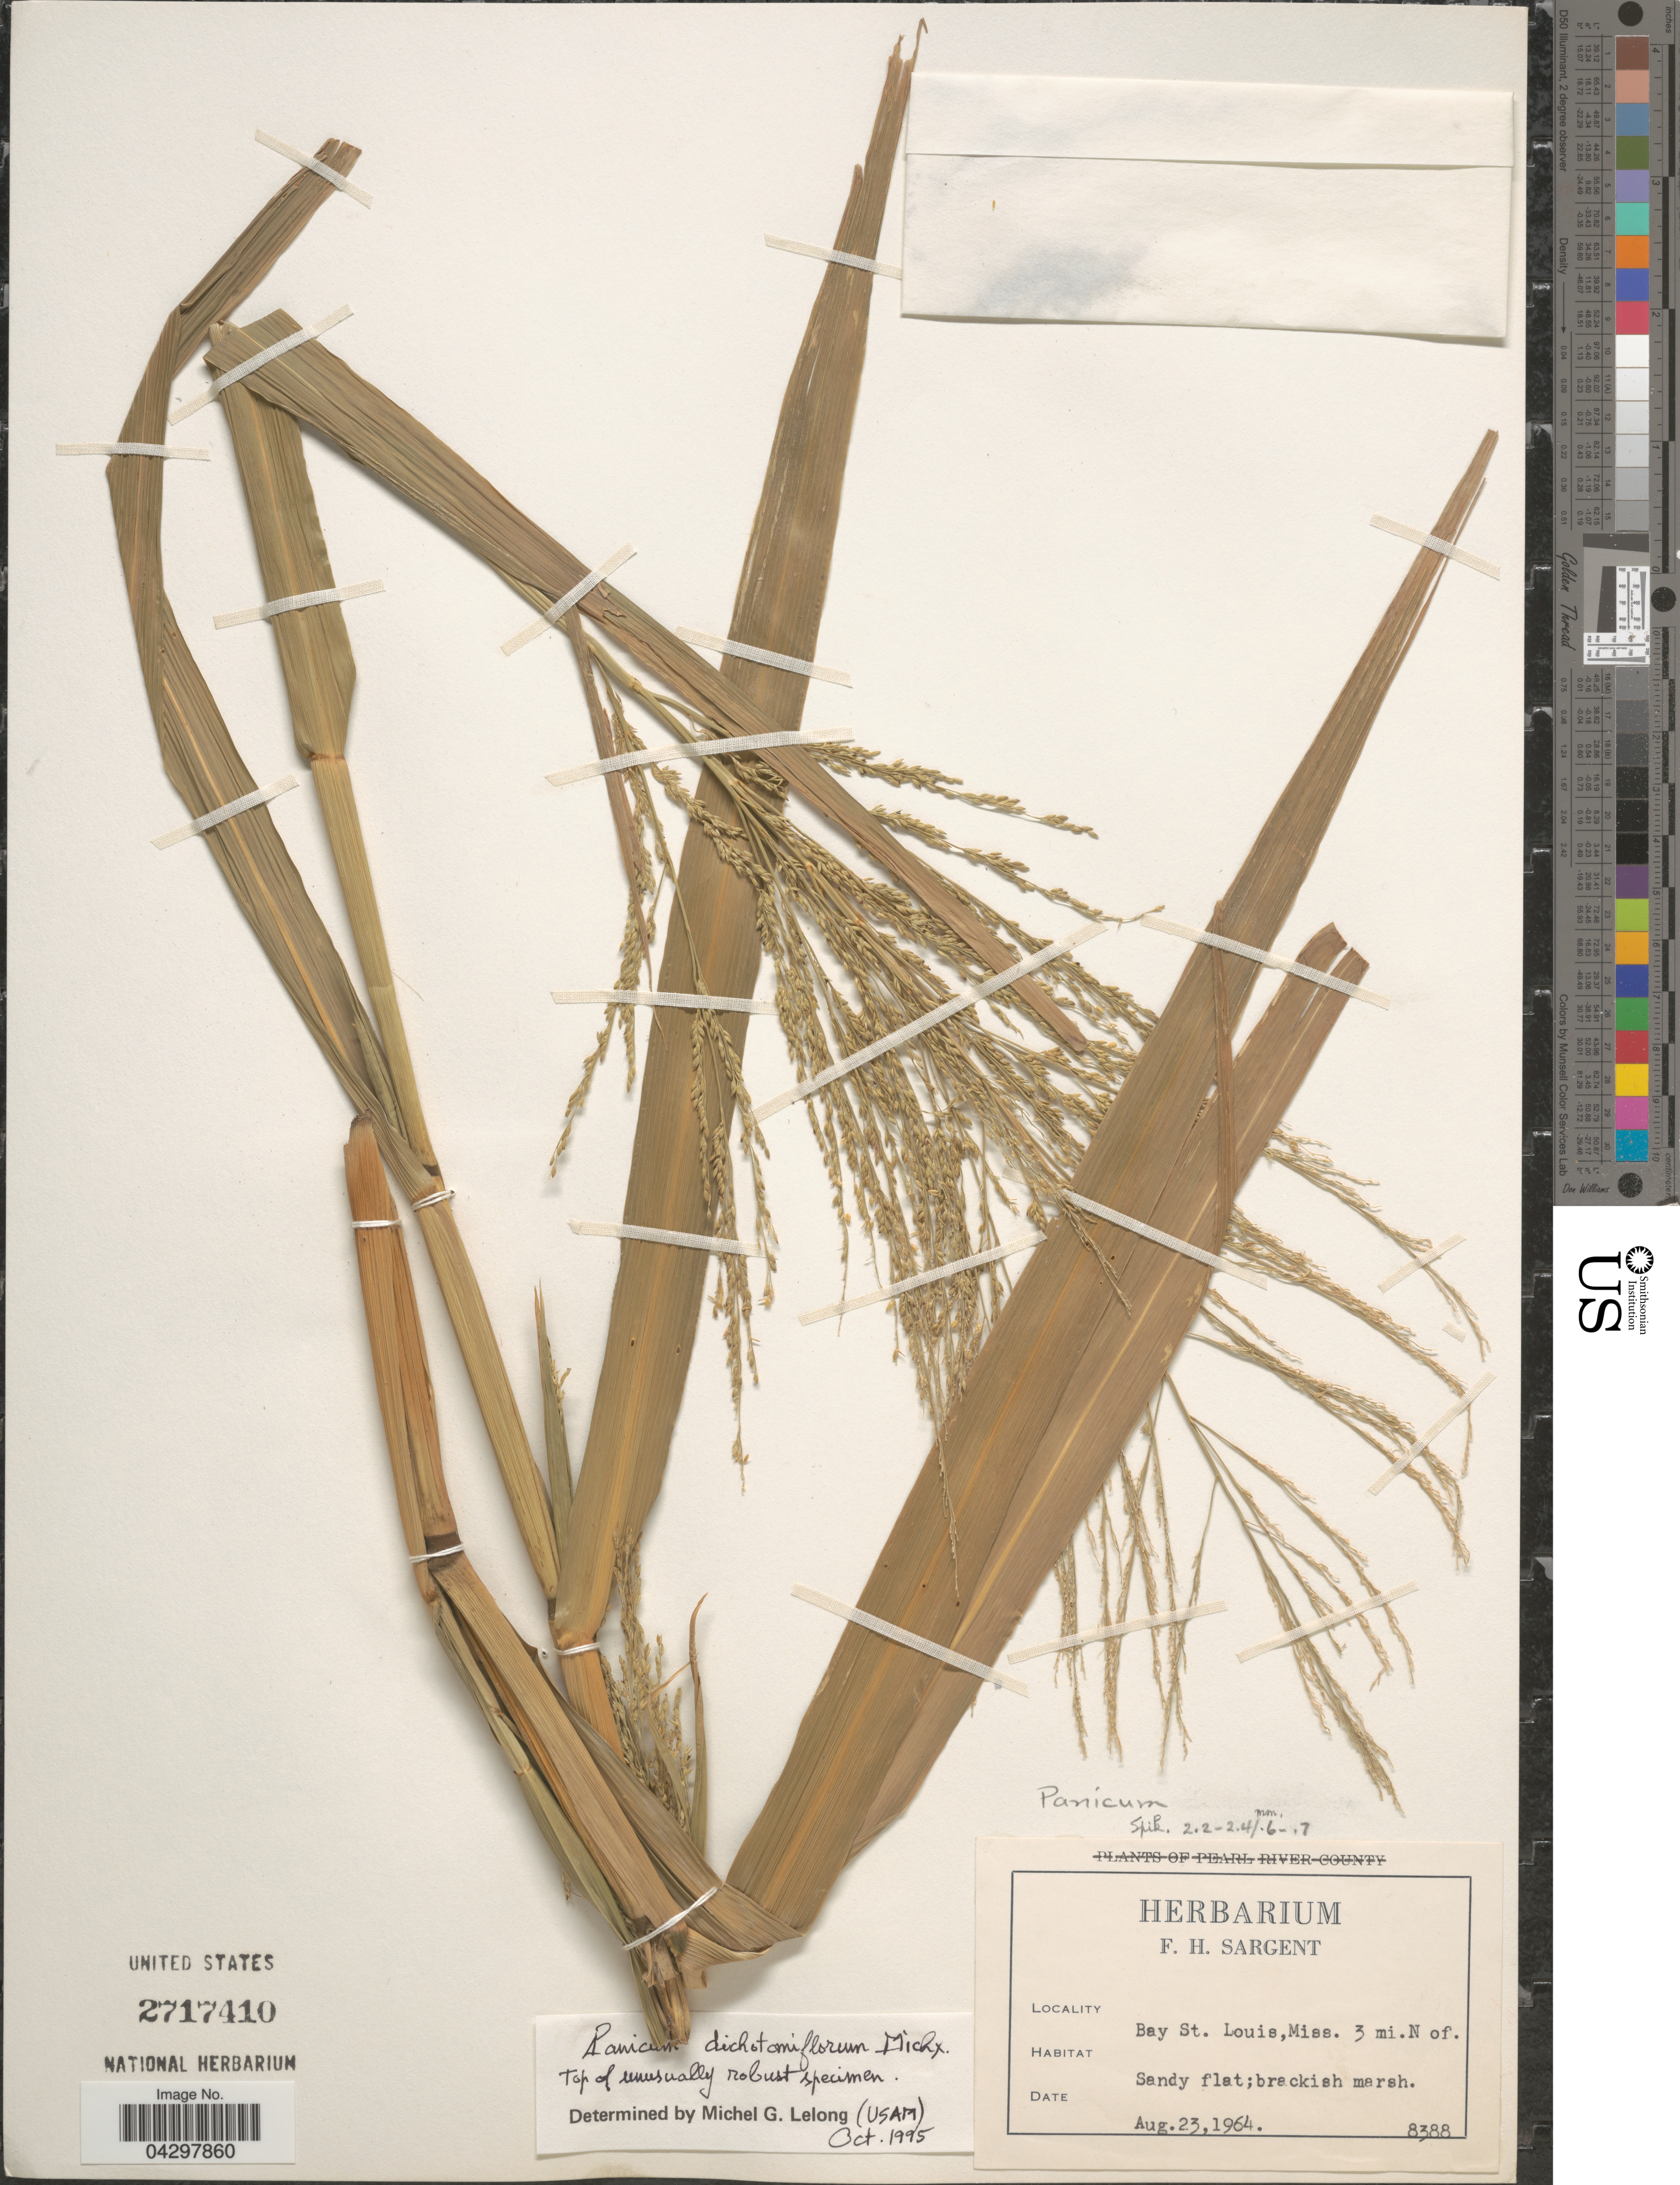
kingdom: Plantae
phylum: Tracheophyta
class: Liliopsida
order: Poales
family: Poaceae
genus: Panicum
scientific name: Panicum dichotomiflorum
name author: Michx.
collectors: Ex herb. F. H. Sargent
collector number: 8388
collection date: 1964-08-23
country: United States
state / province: Mississippi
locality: Bay St. Louis, 3 mi.N of. Sandy flat; brackish marsh.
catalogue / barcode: US 2717410